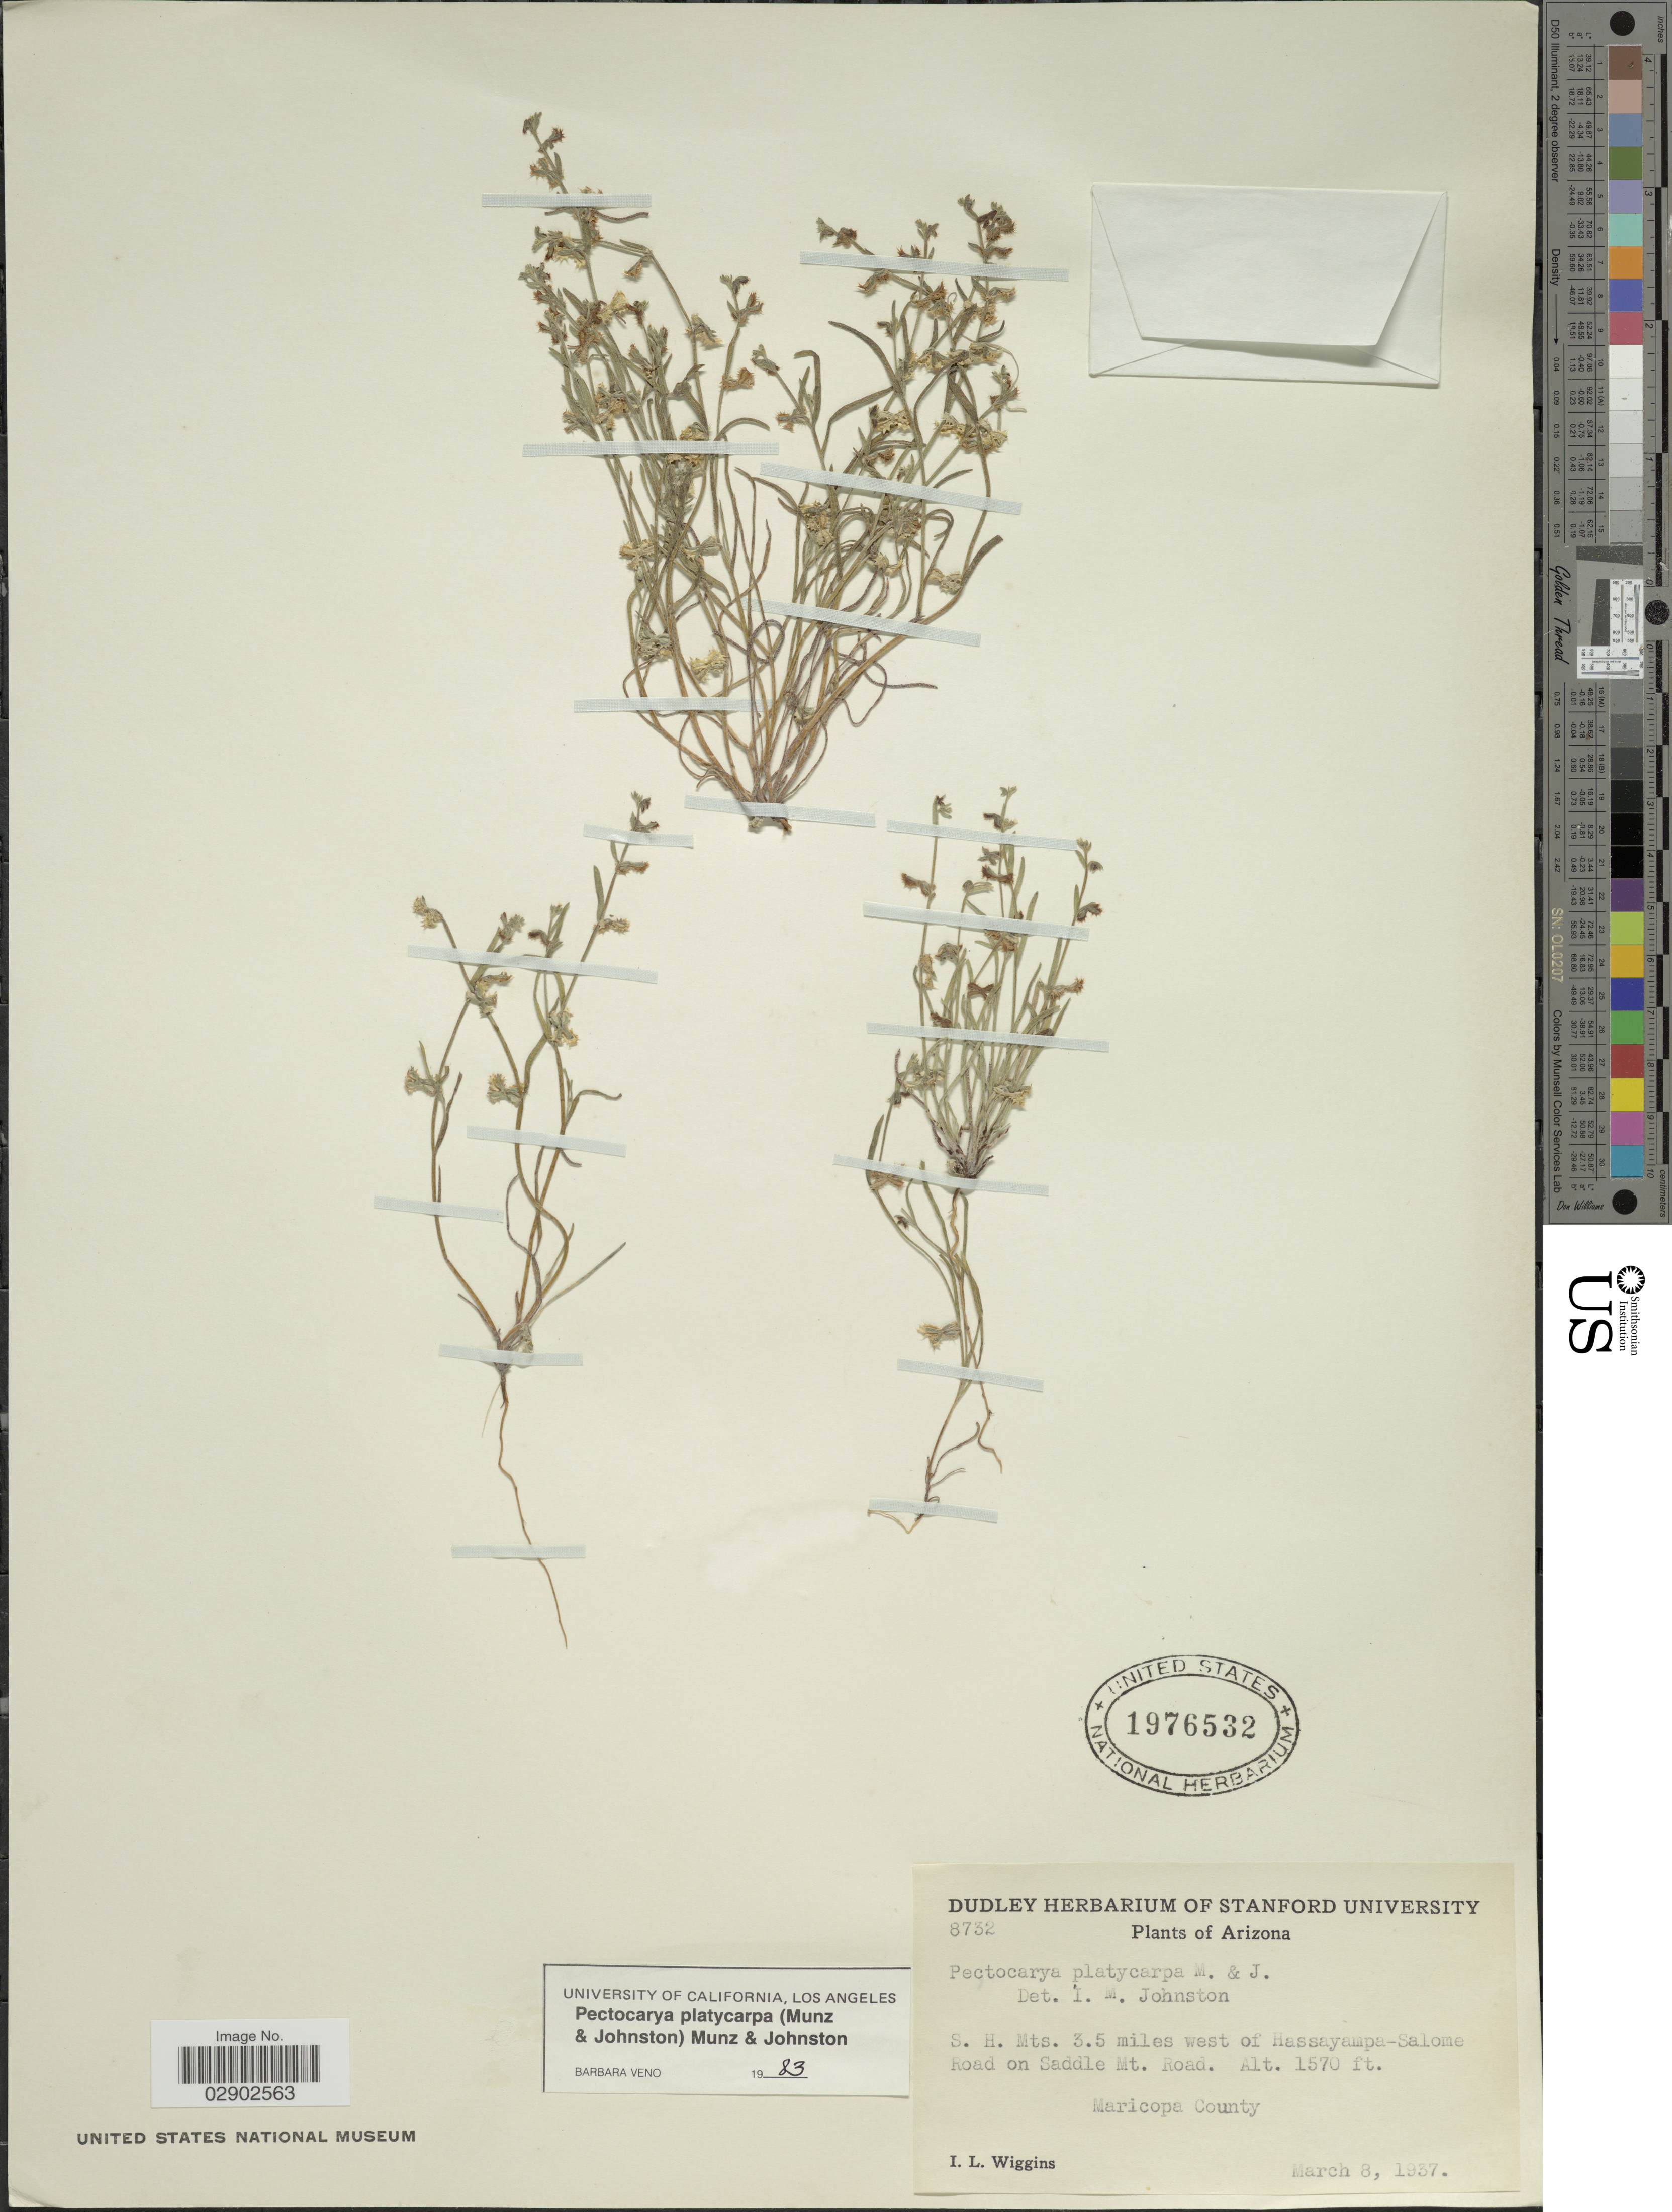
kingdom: Plantae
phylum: Tracheophyta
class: Magnoliopsida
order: Boraginales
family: Boraginaceae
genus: Pectocarya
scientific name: Pectocarya linearis var. platycarpa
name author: (Munz & I.M. Johnst.) Cronq.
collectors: I. L. Wiggins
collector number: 8732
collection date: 1937-03-08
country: United States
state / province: Arizona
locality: S. H. Mts. 3.5 miles west of Hassayampa-Salome Road on Saddle Mt. Road, Maricopa County.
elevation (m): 479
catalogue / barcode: US 1976532